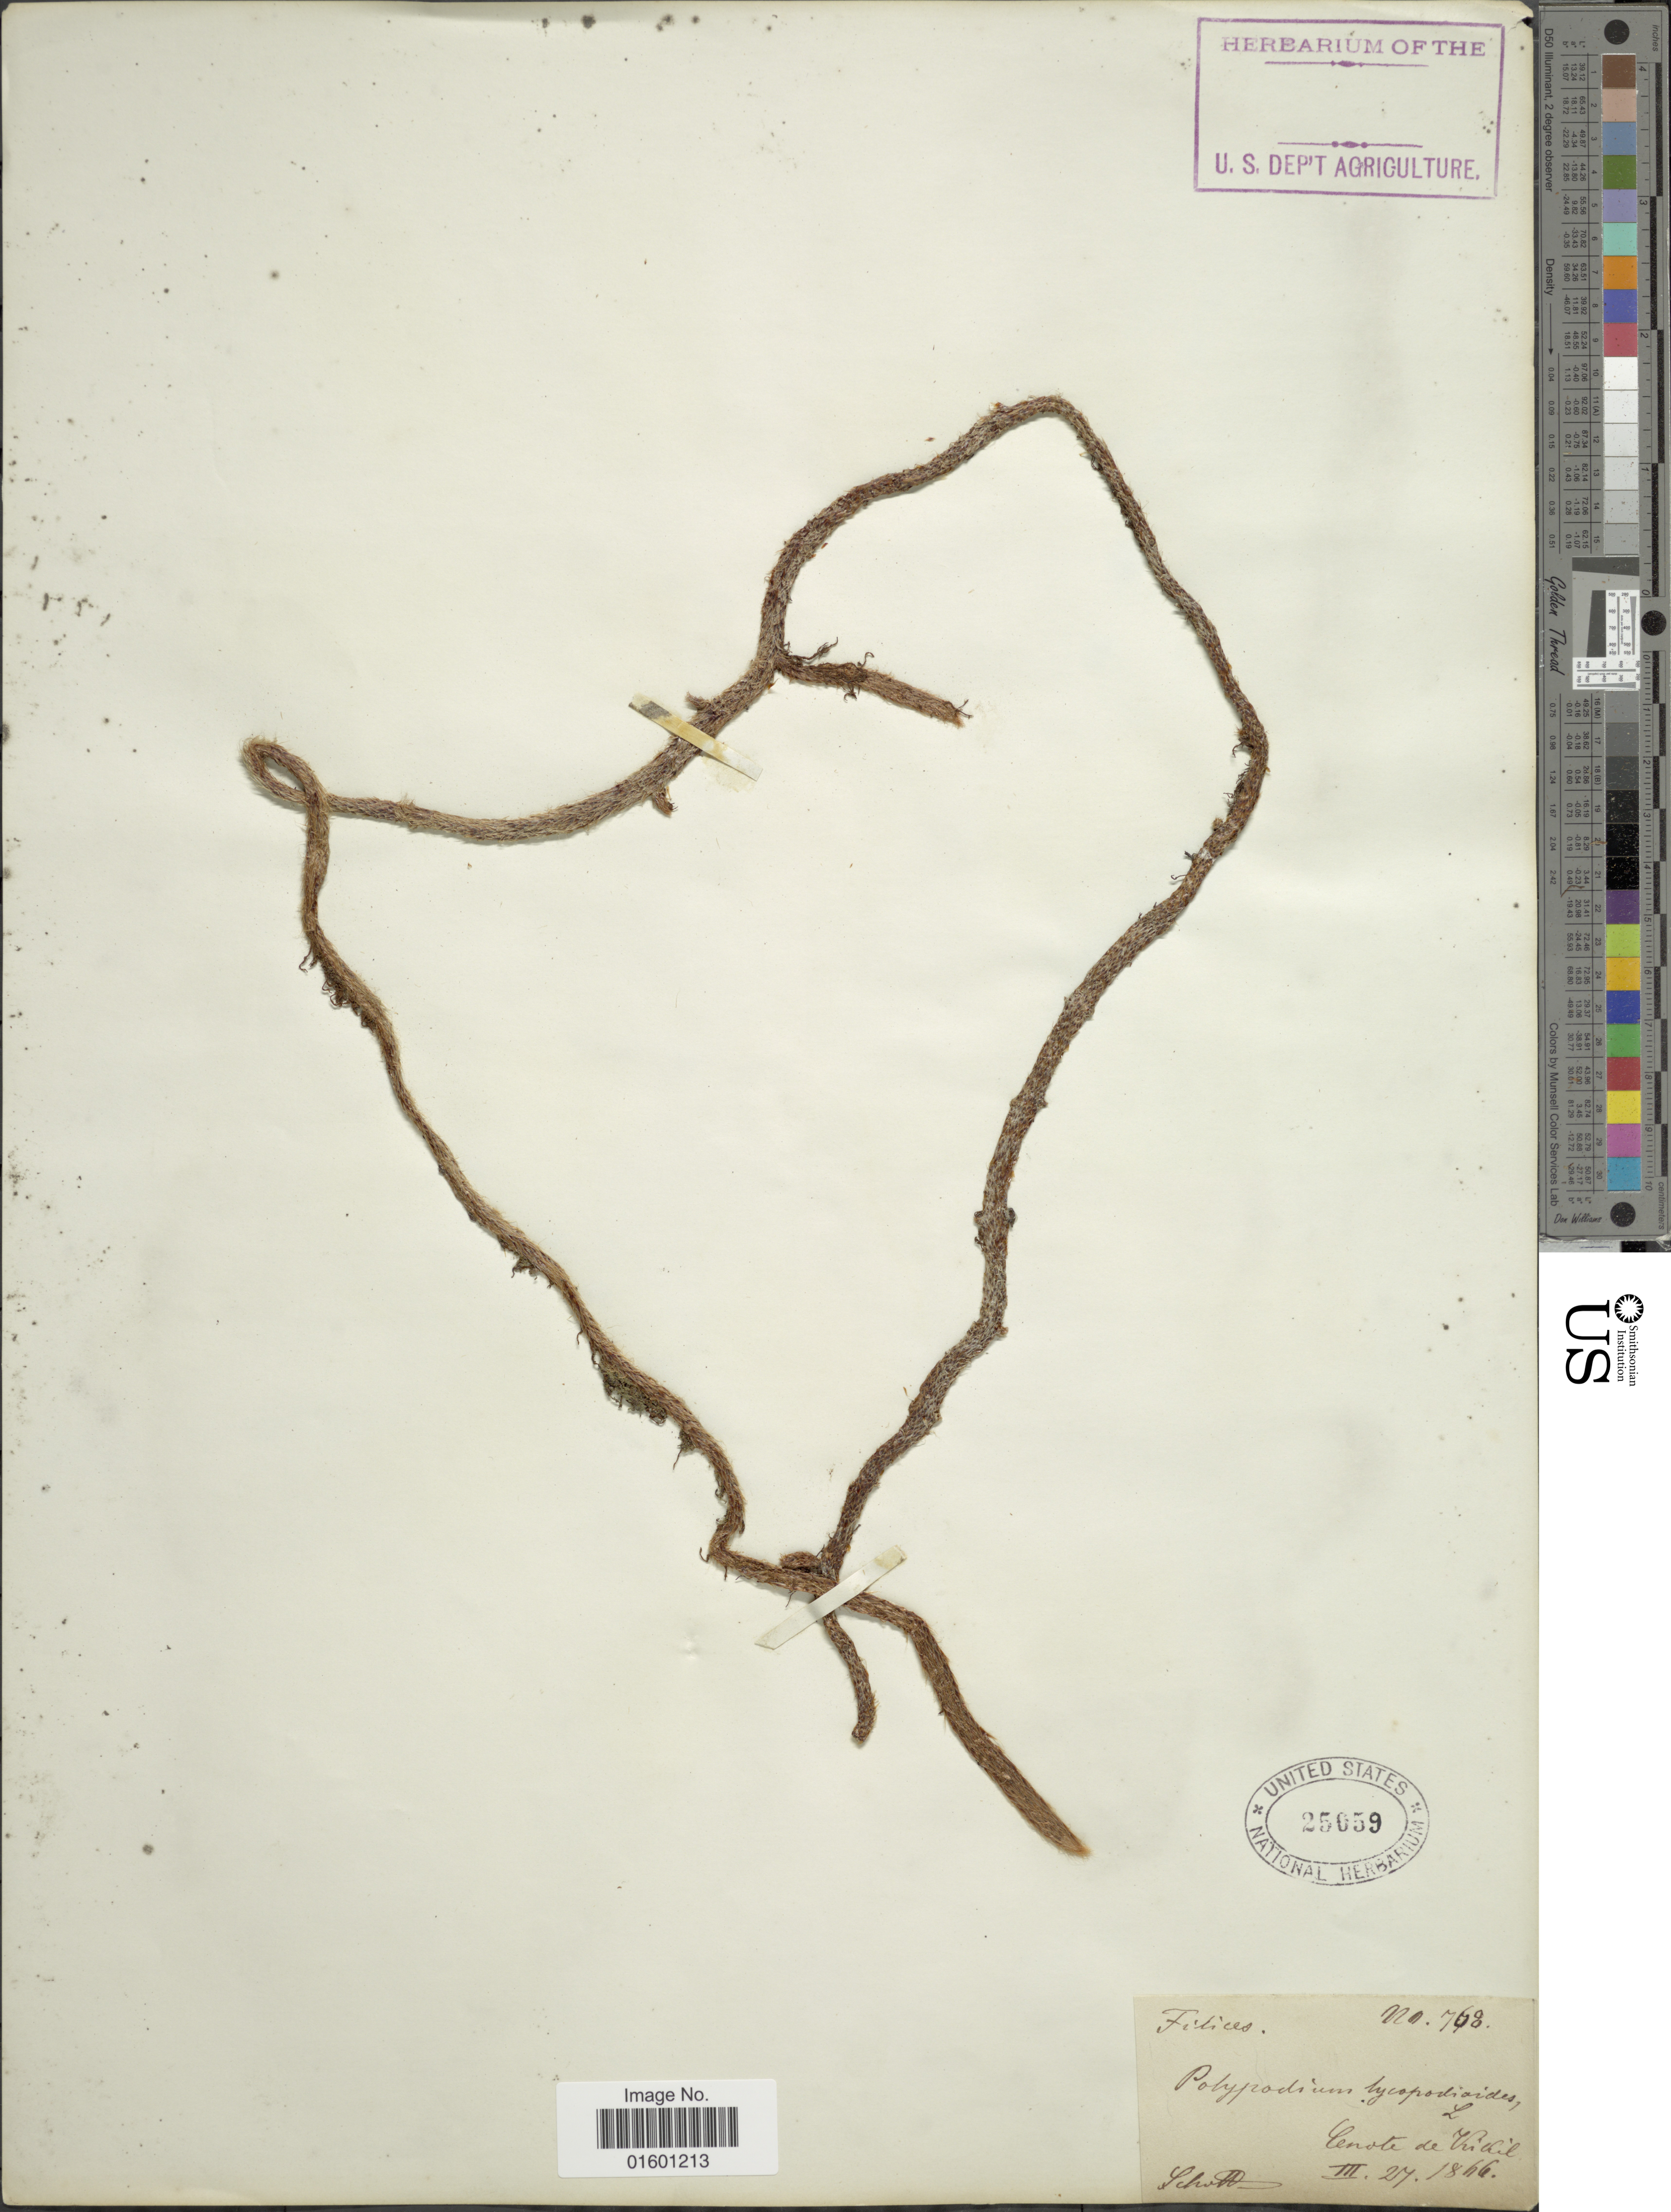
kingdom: Plantae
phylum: Tracheophyta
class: Polypodiopsida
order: Polypodiales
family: Polypodiaceae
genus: Microgramma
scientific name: Microgramma lycopodioides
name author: (L.) Copel.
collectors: Schott, --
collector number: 708*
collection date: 1866-03-27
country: Mexico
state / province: Yucatán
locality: Cenote de Vichil [interpreted]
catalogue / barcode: US 25059